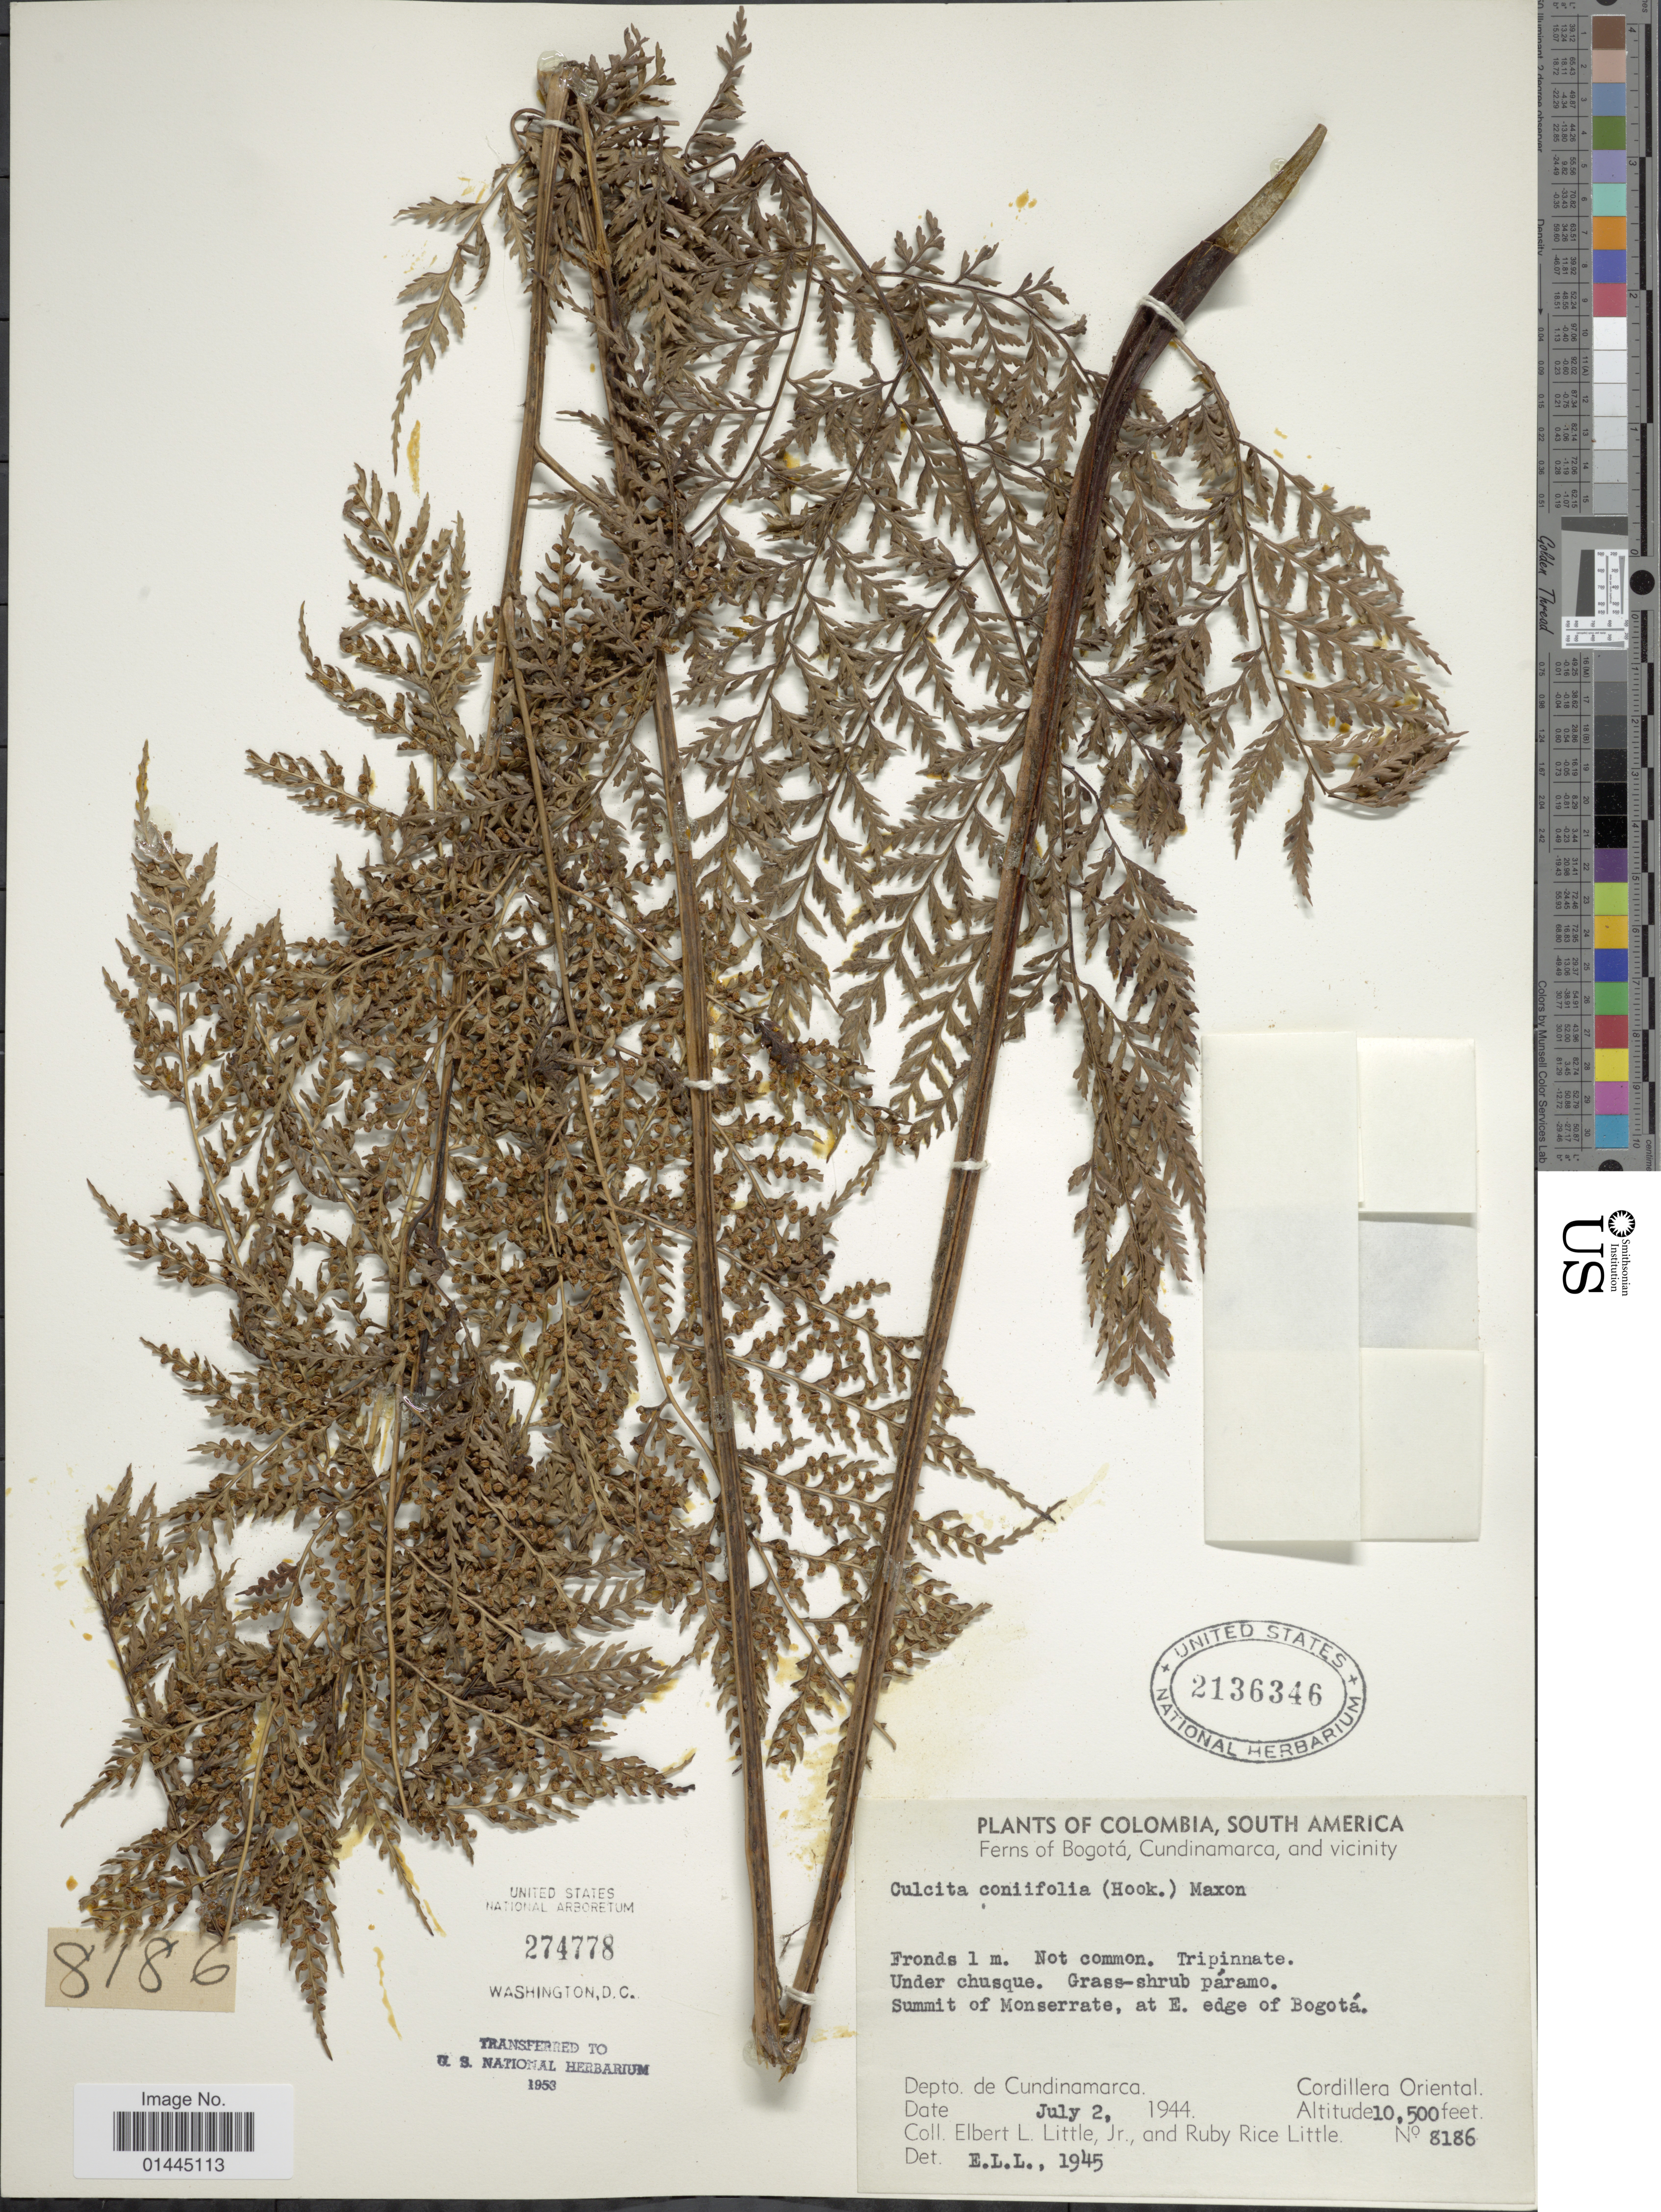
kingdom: Plantae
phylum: Tracheophyta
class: Polypodiopsida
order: Cyatheales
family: Culcitaceae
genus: Culcita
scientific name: Culcita coniifolia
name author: (Hook.) Maxon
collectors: E. L. Little & R. R. Little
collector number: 8186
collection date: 1944-07-02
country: Colombia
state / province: Cundinamarca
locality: Bogota, Cundinamarca and vicinity, Summit of Monserrate, at E. edge of Bogota, Cordillera Oriental.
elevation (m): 3200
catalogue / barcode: US 2136346